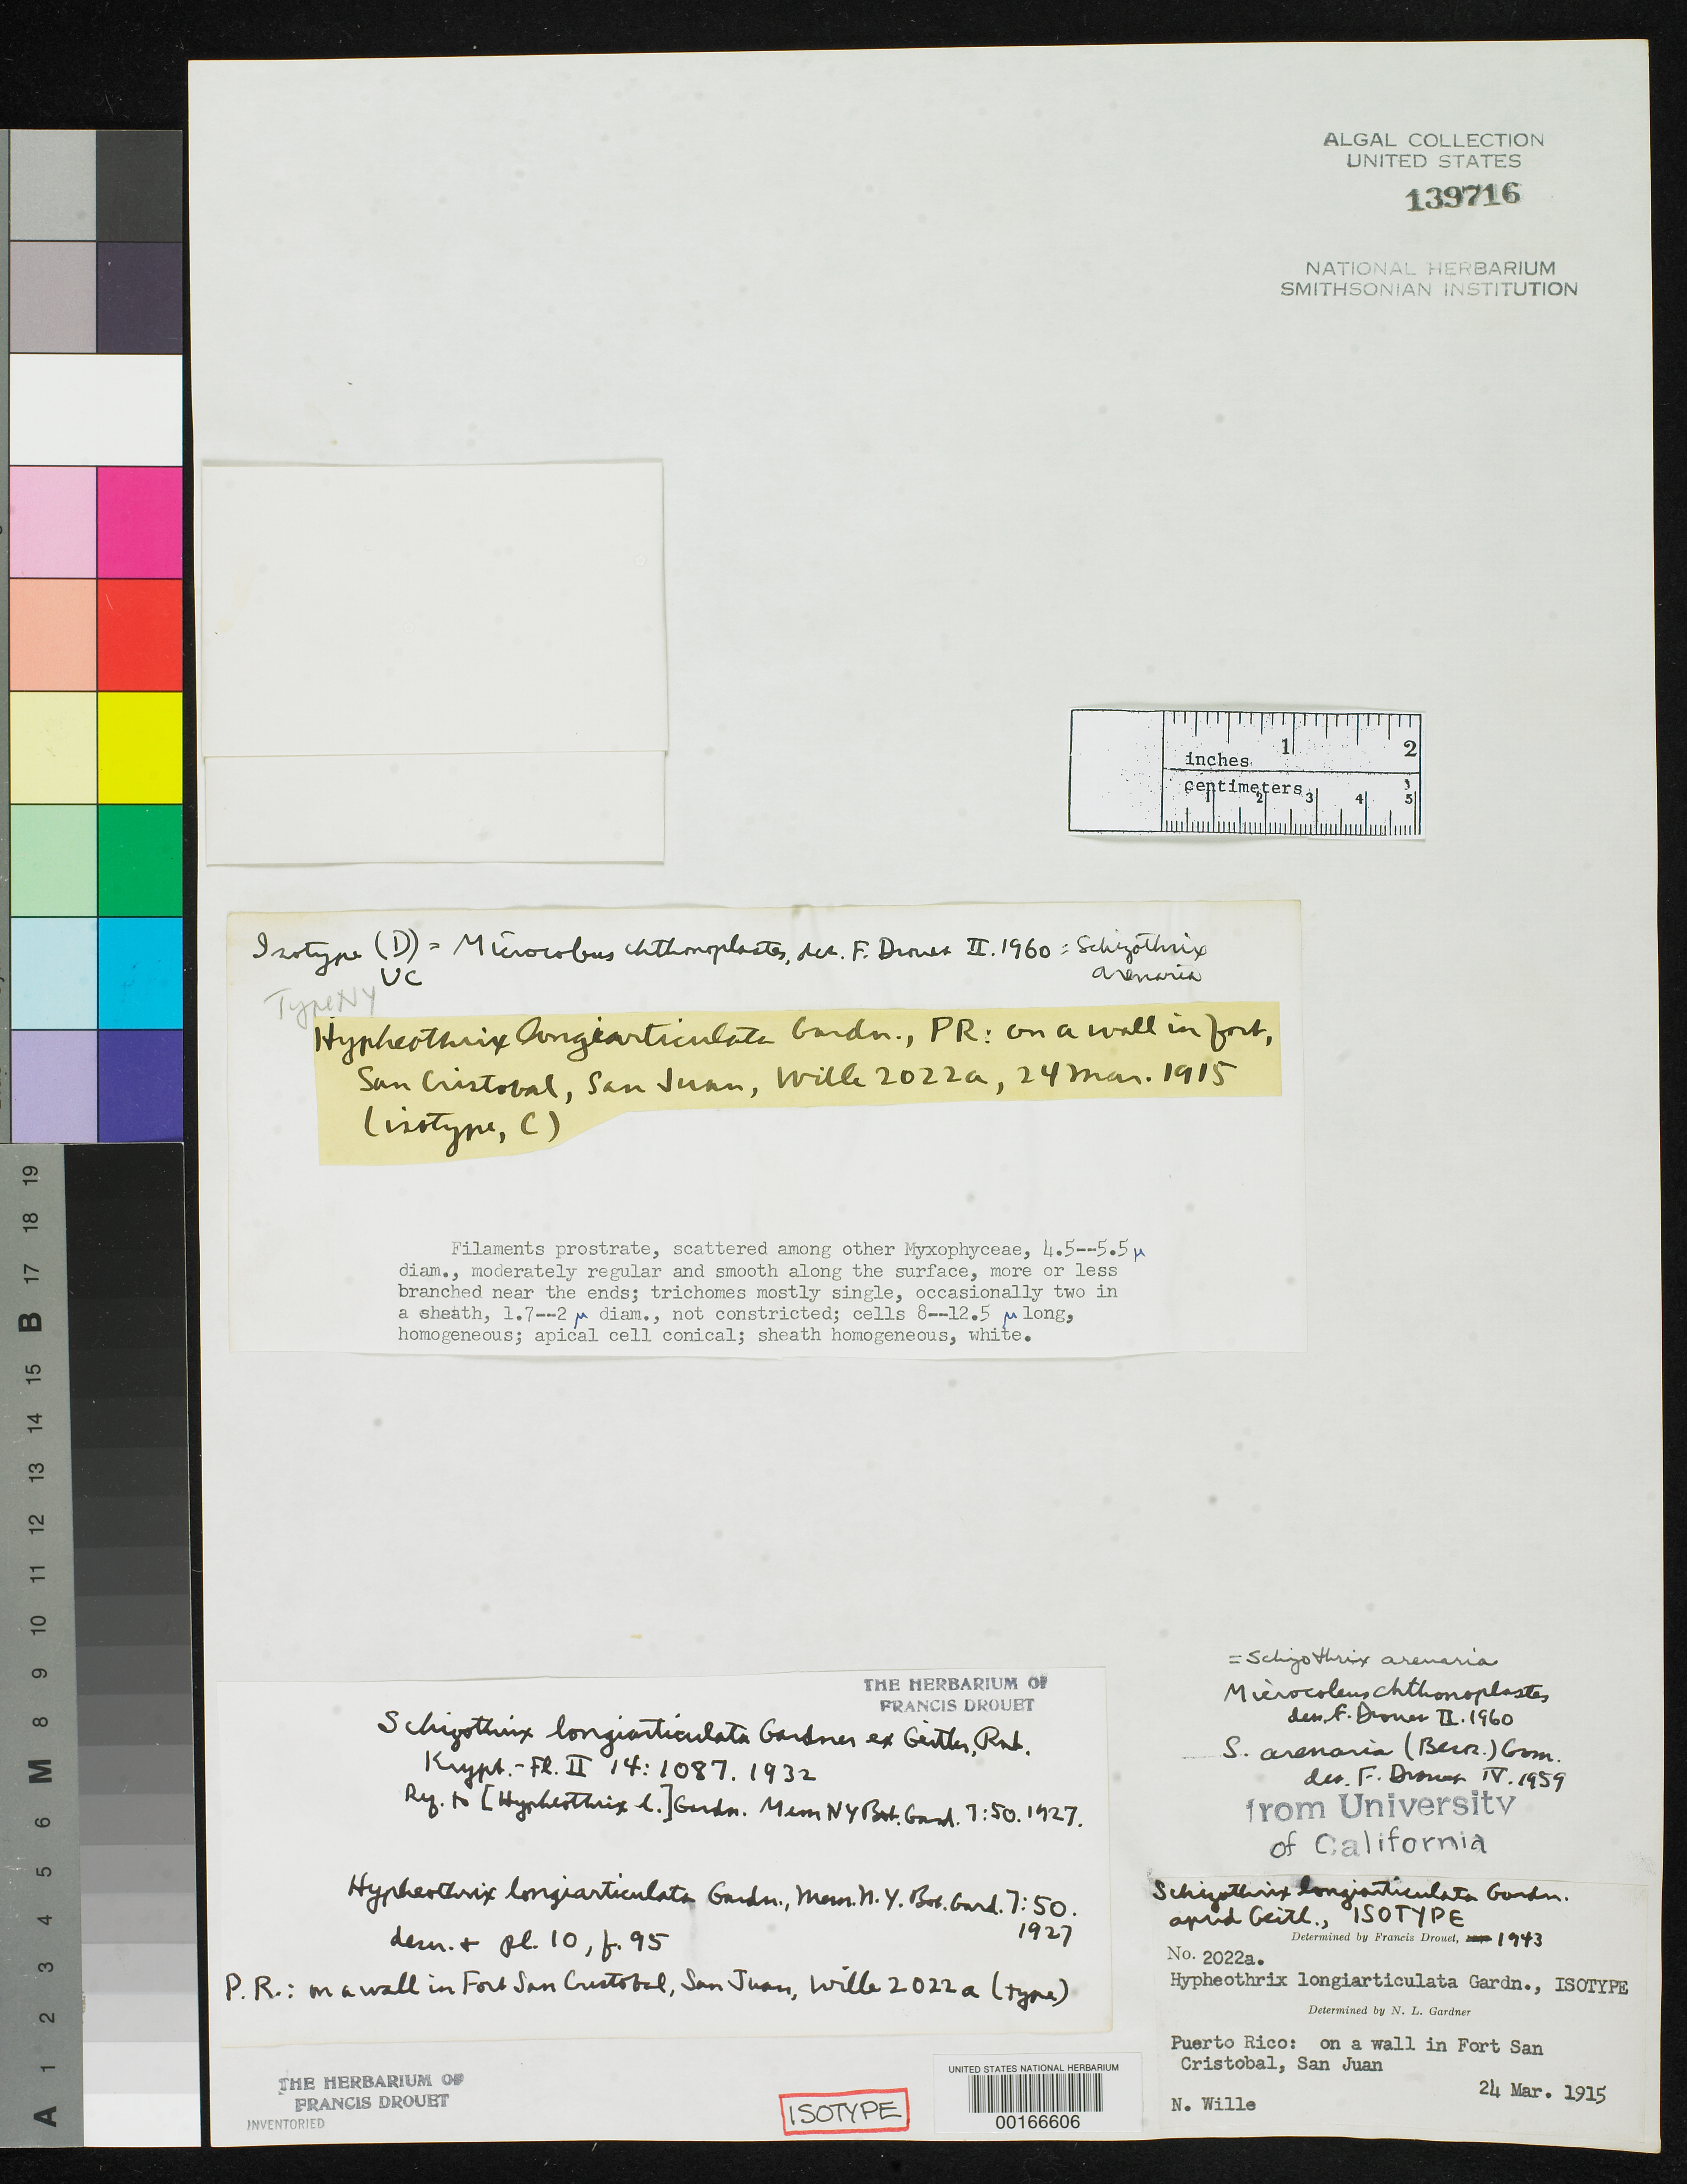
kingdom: Bacteria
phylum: Cyanobacteria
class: Cyanobacteriia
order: Cyanobacteriales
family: Oscillatoriaceae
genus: Hypheothrix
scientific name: Hypheothrix longiarticulata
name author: N.L. Gardner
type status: Isotype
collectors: N. Wille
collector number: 2022A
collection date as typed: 24 Mar 1915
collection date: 1915-03-24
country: Puerto Rico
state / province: San Juan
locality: Fort San Cristobal, San Juan.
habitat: On wall.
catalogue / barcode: US 139716